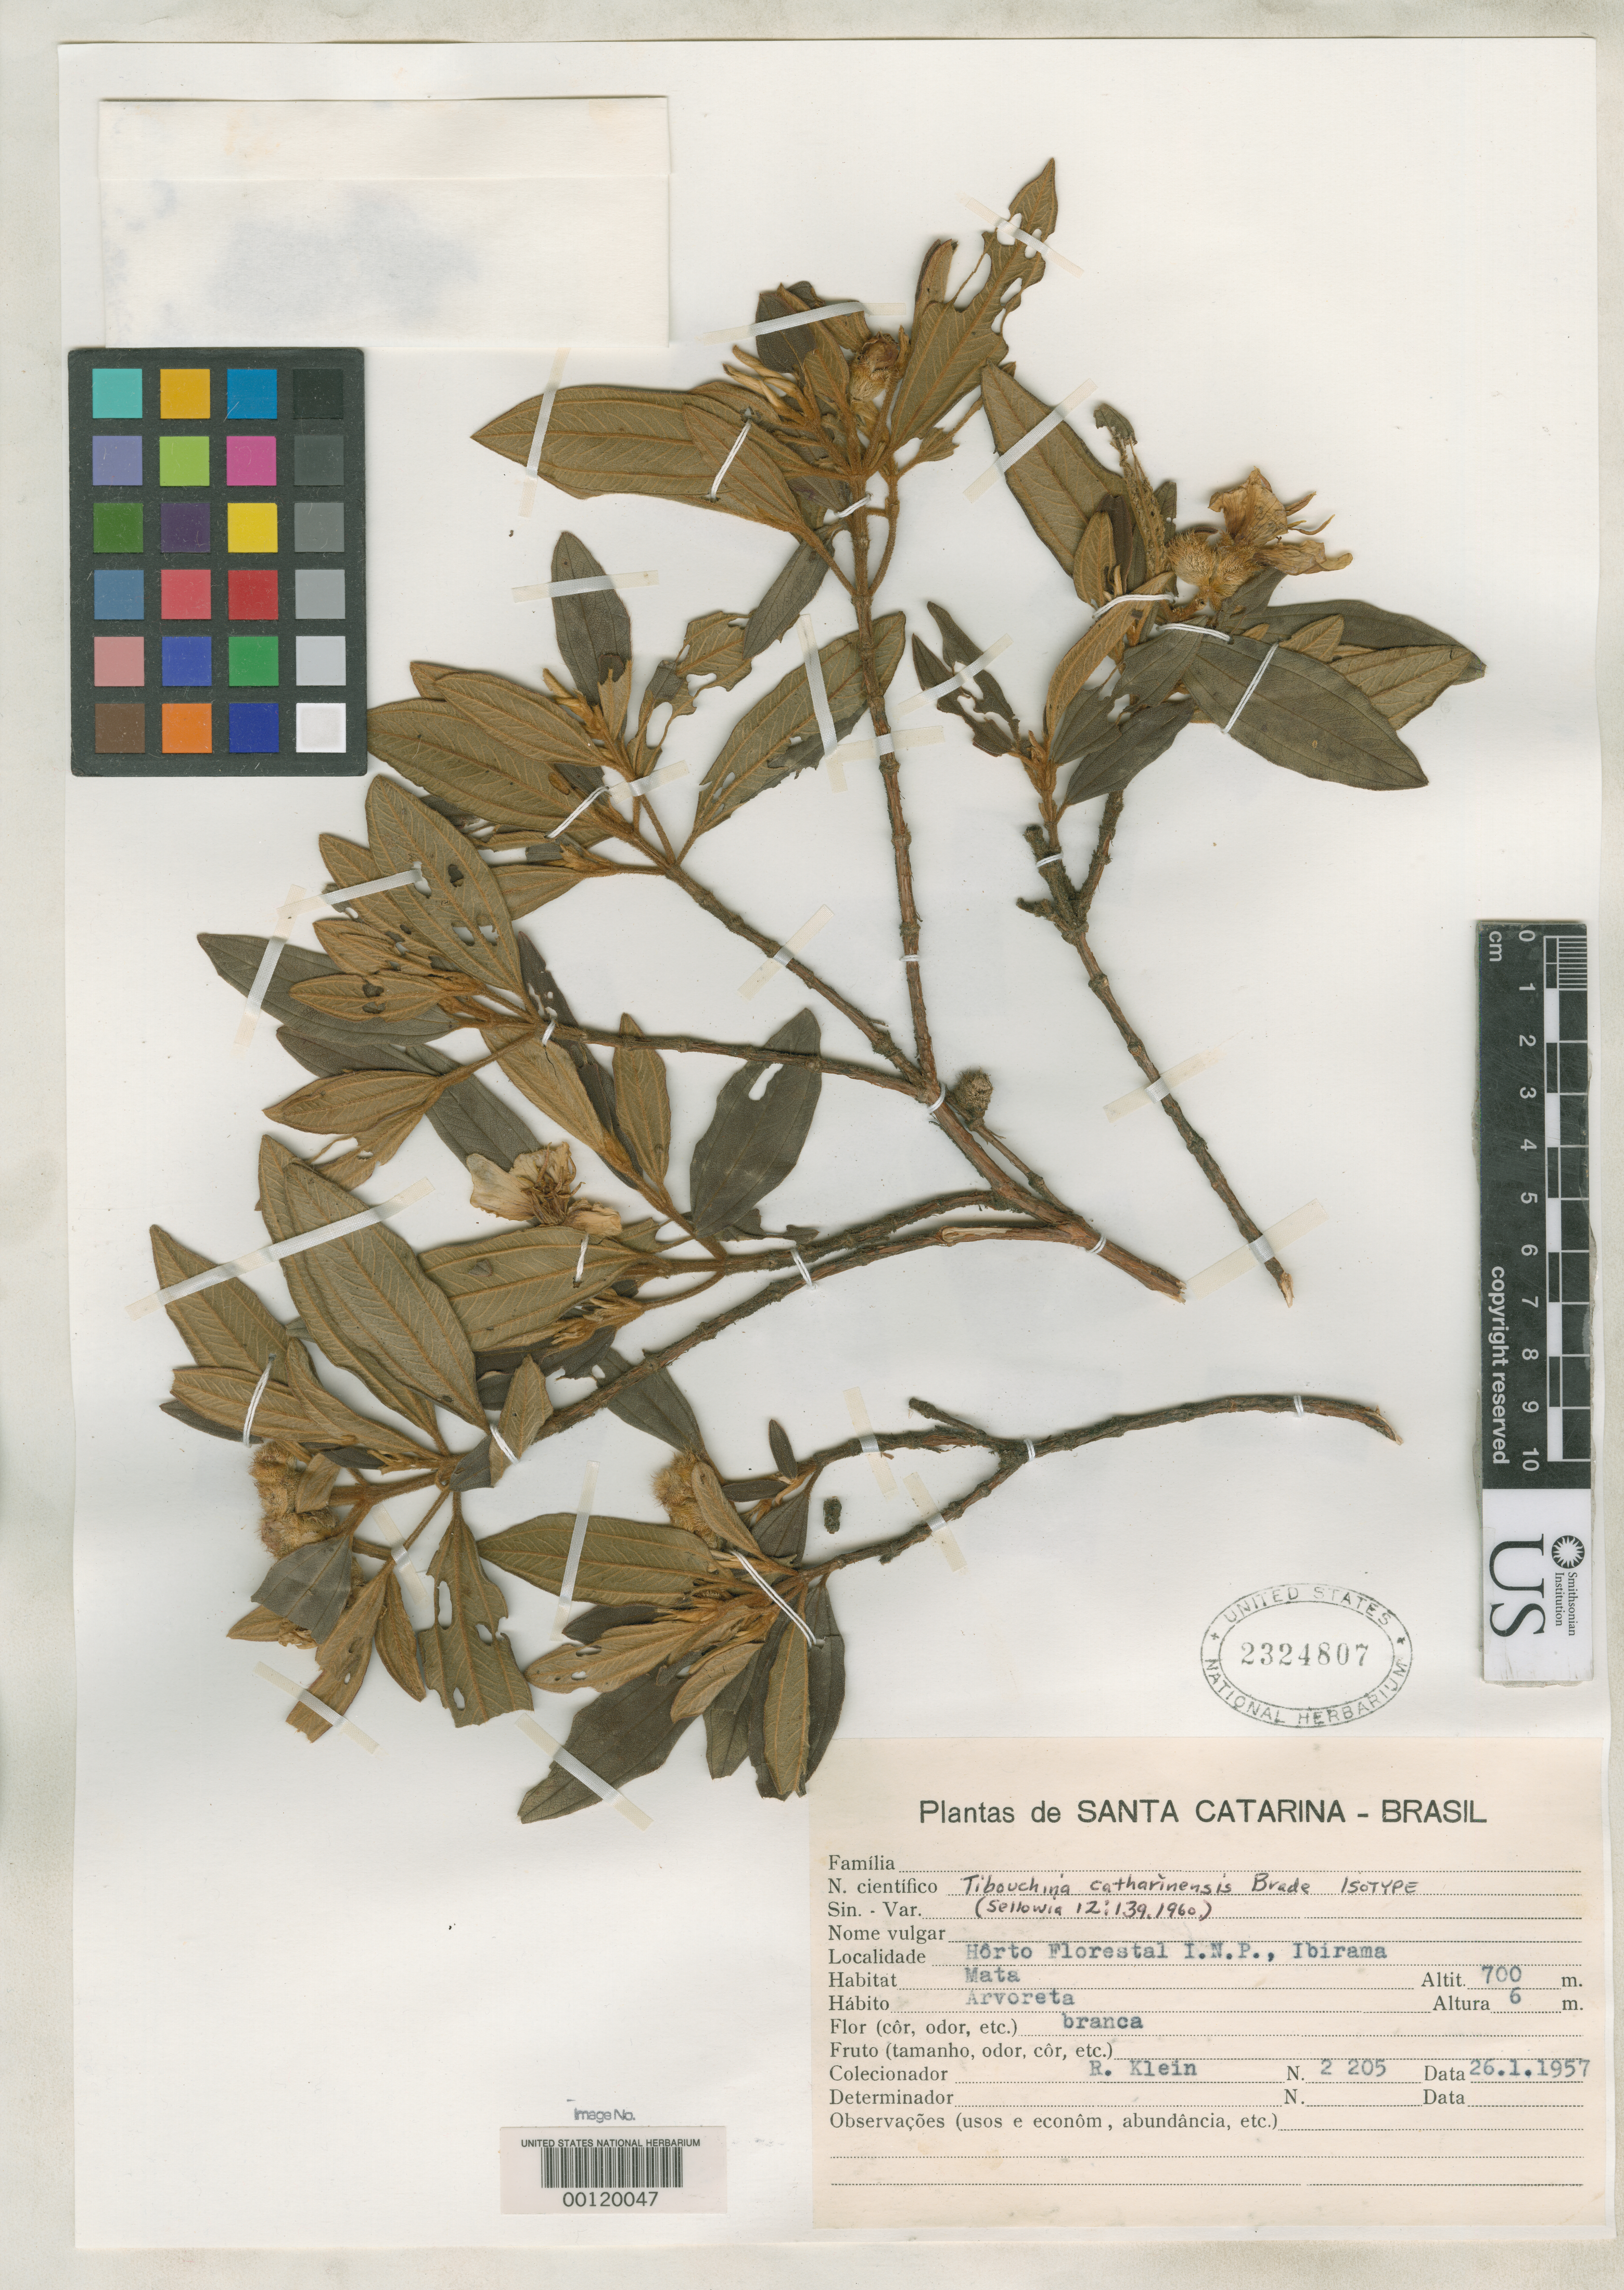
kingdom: Plantae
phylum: Tracheophyta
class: Magnoliopsida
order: Myrtales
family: Melastomataceae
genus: Tibouchina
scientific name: Tibouchina catharinensis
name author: Brade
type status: Isotype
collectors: R. M. Klein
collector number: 2205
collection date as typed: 26 Jan 1957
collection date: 1957-01-26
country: Brazil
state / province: Santa Catarina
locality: Ibirama.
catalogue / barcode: US 2324807